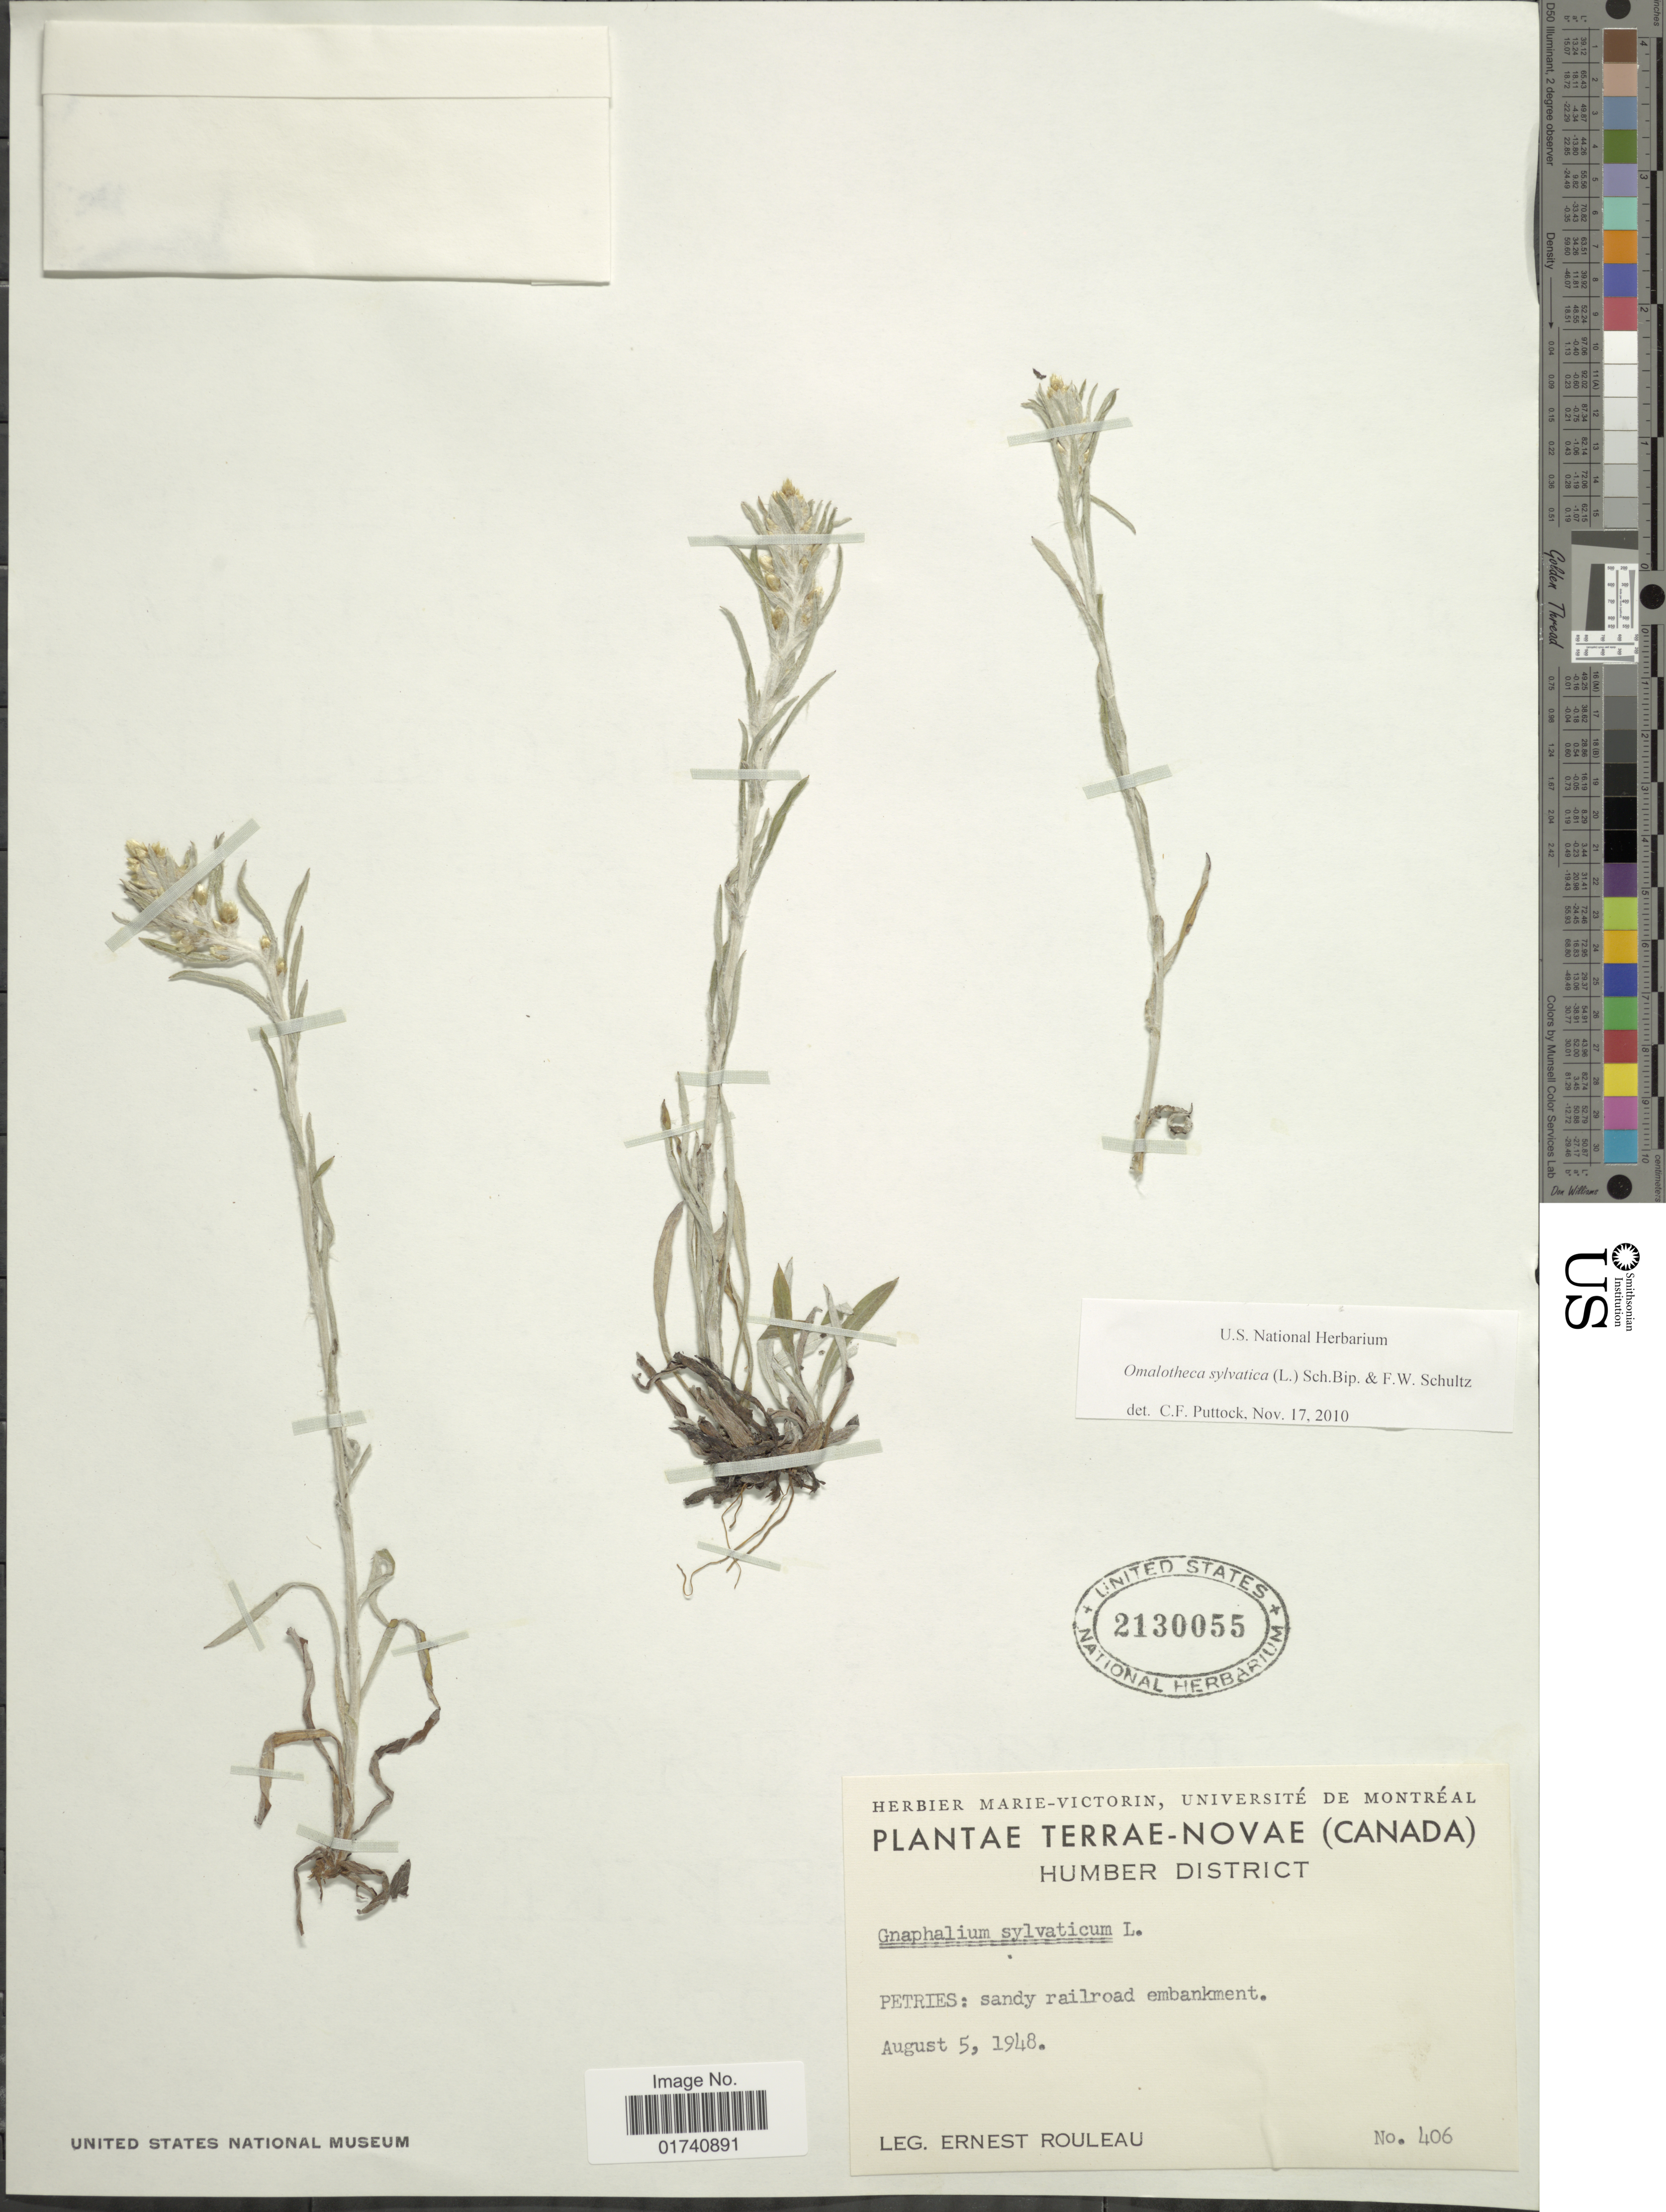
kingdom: Plantae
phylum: Tracheophyta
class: Magnoliopsida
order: Asterales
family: Asteraceae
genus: Omalotheca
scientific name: Omalotheca sylvatica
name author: (L.) Sch. Bip. & F.W. Schultz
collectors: J. Rouleau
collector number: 406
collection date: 1948-08-05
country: Canada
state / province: Newfoundland and Labrador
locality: Terrae-Novae. Humber District. Petries: sandy railroad embankment.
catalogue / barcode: US 2130055